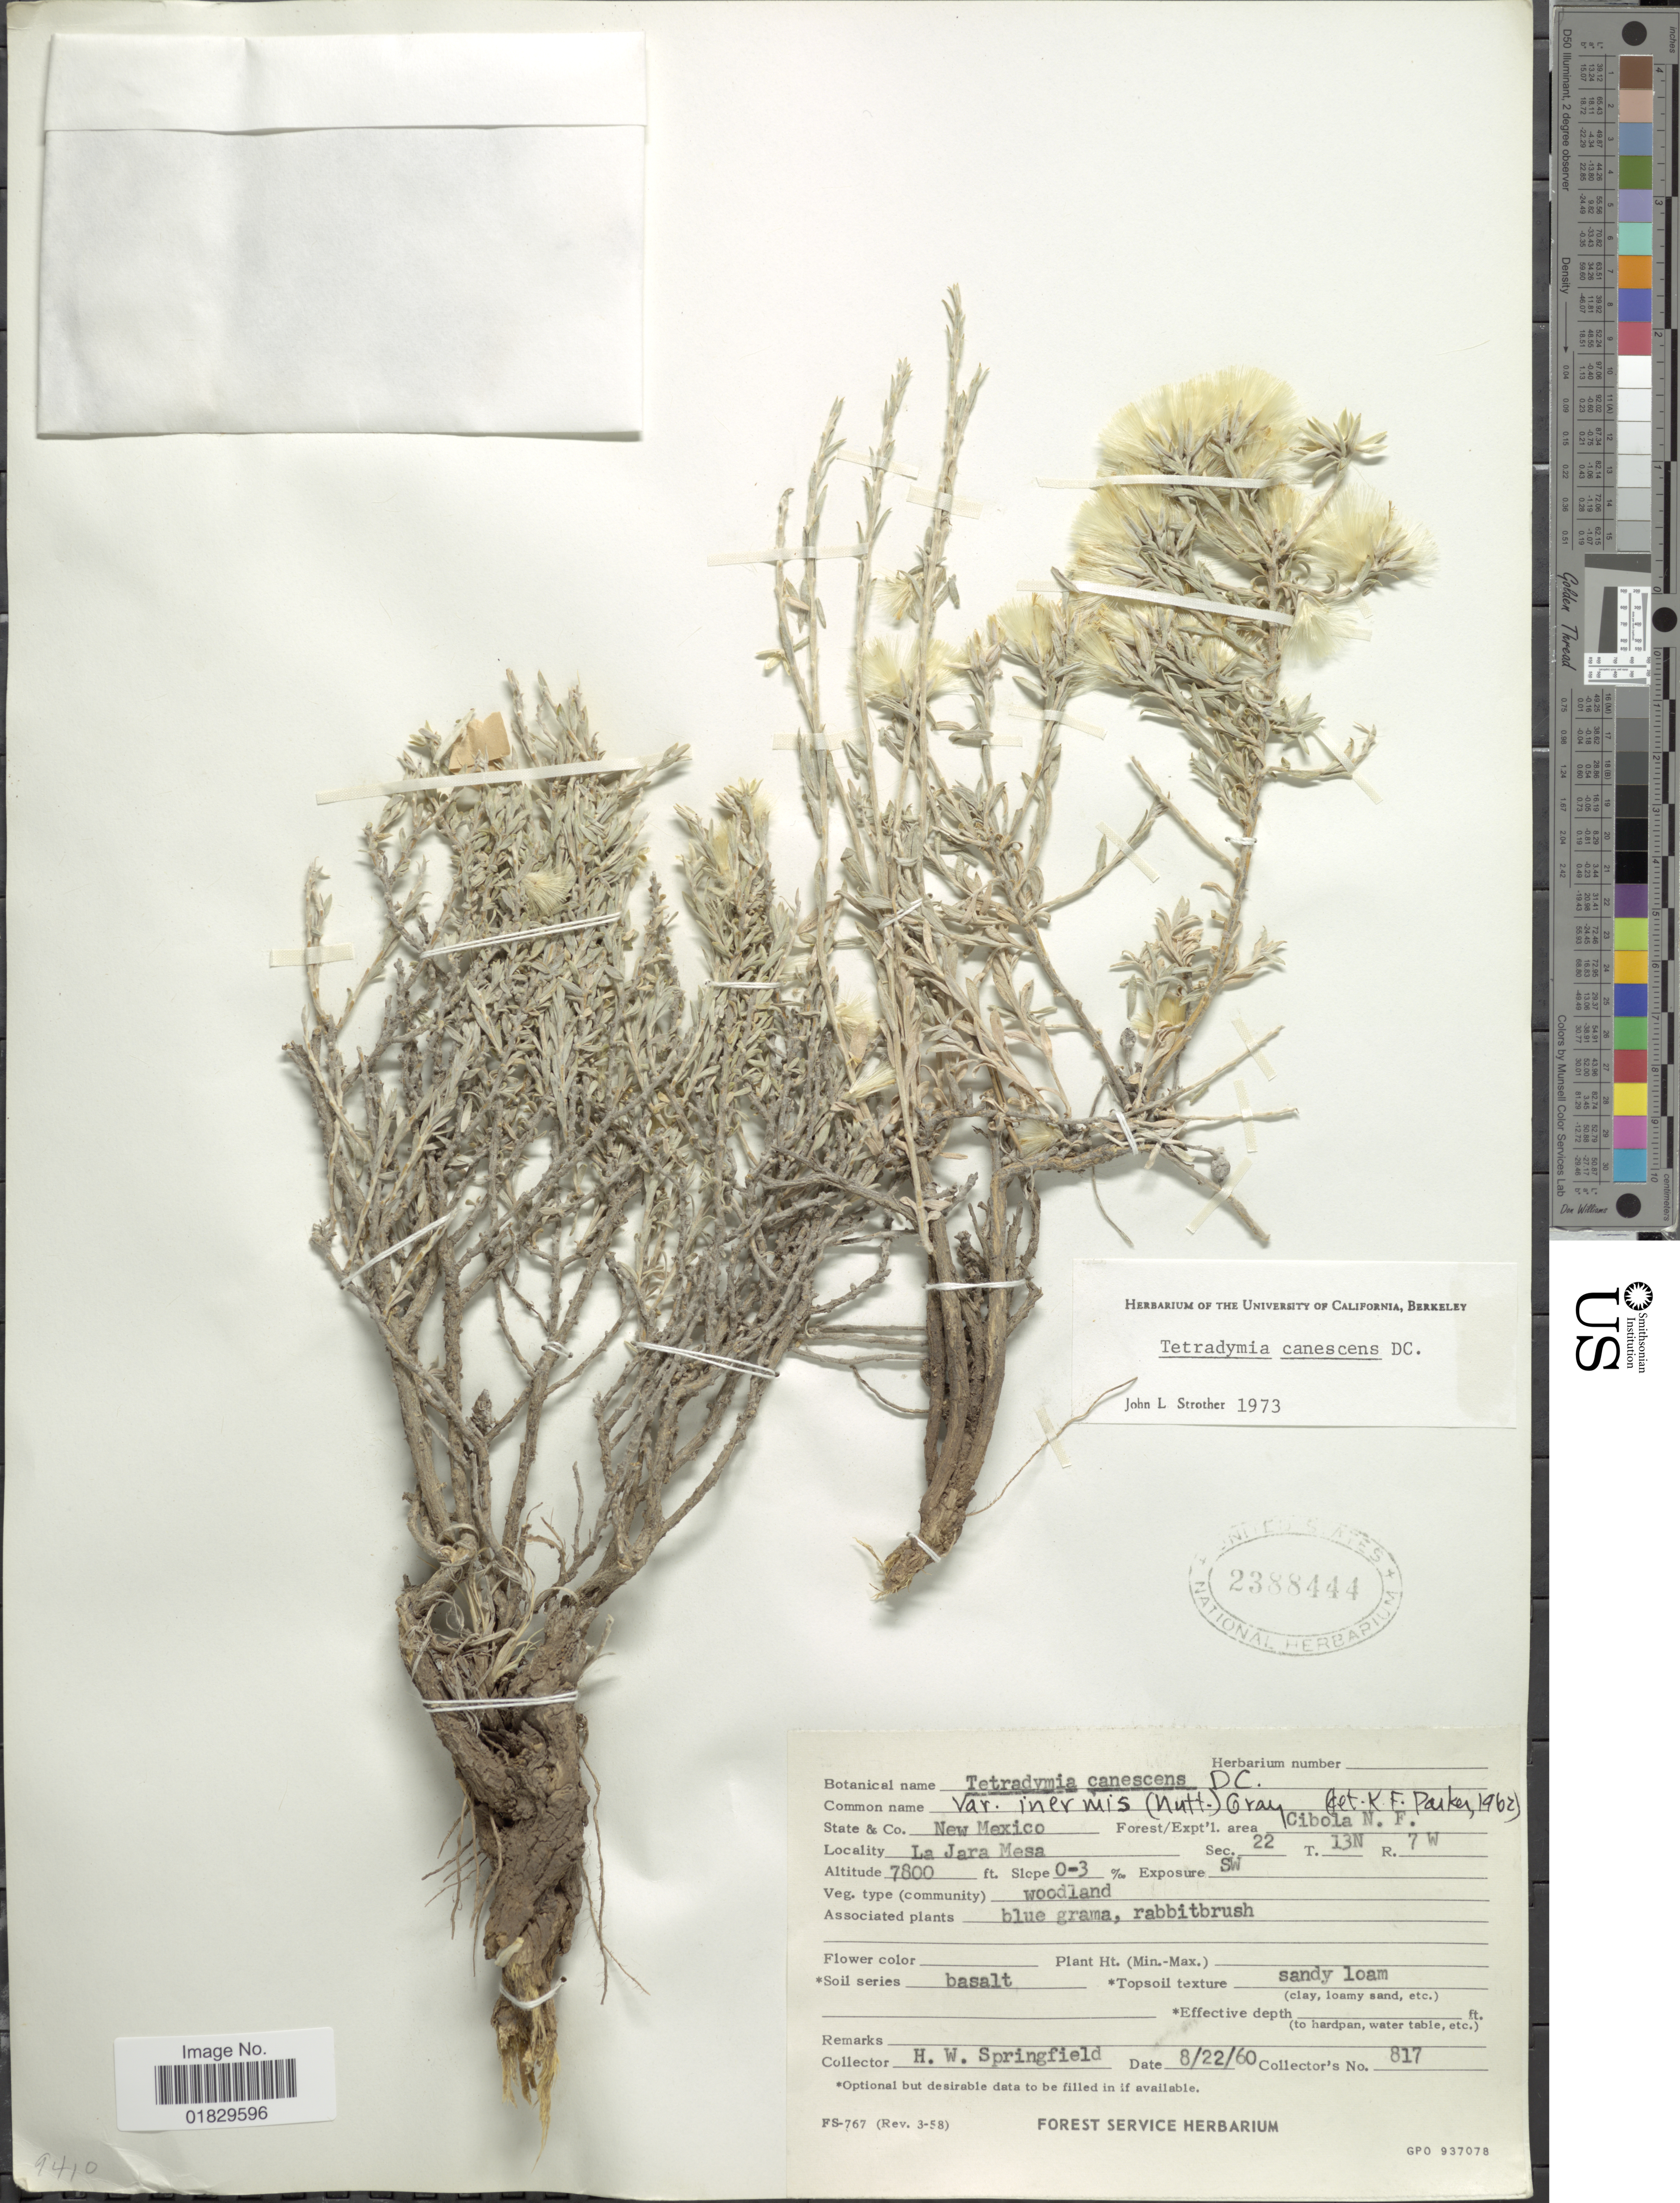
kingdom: Plantae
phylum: Tracheophyta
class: Magnoliopsida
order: Asterales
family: Asteraceae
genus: Tetradymia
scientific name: Tetradymia canescens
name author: DC.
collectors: H. Springfield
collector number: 817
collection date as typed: Transcribed d/m/y: 22/8/60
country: United States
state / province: New Mexico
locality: New Mexico. Cibola N.F. La Jara Mesa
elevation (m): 2377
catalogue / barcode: US 2388444